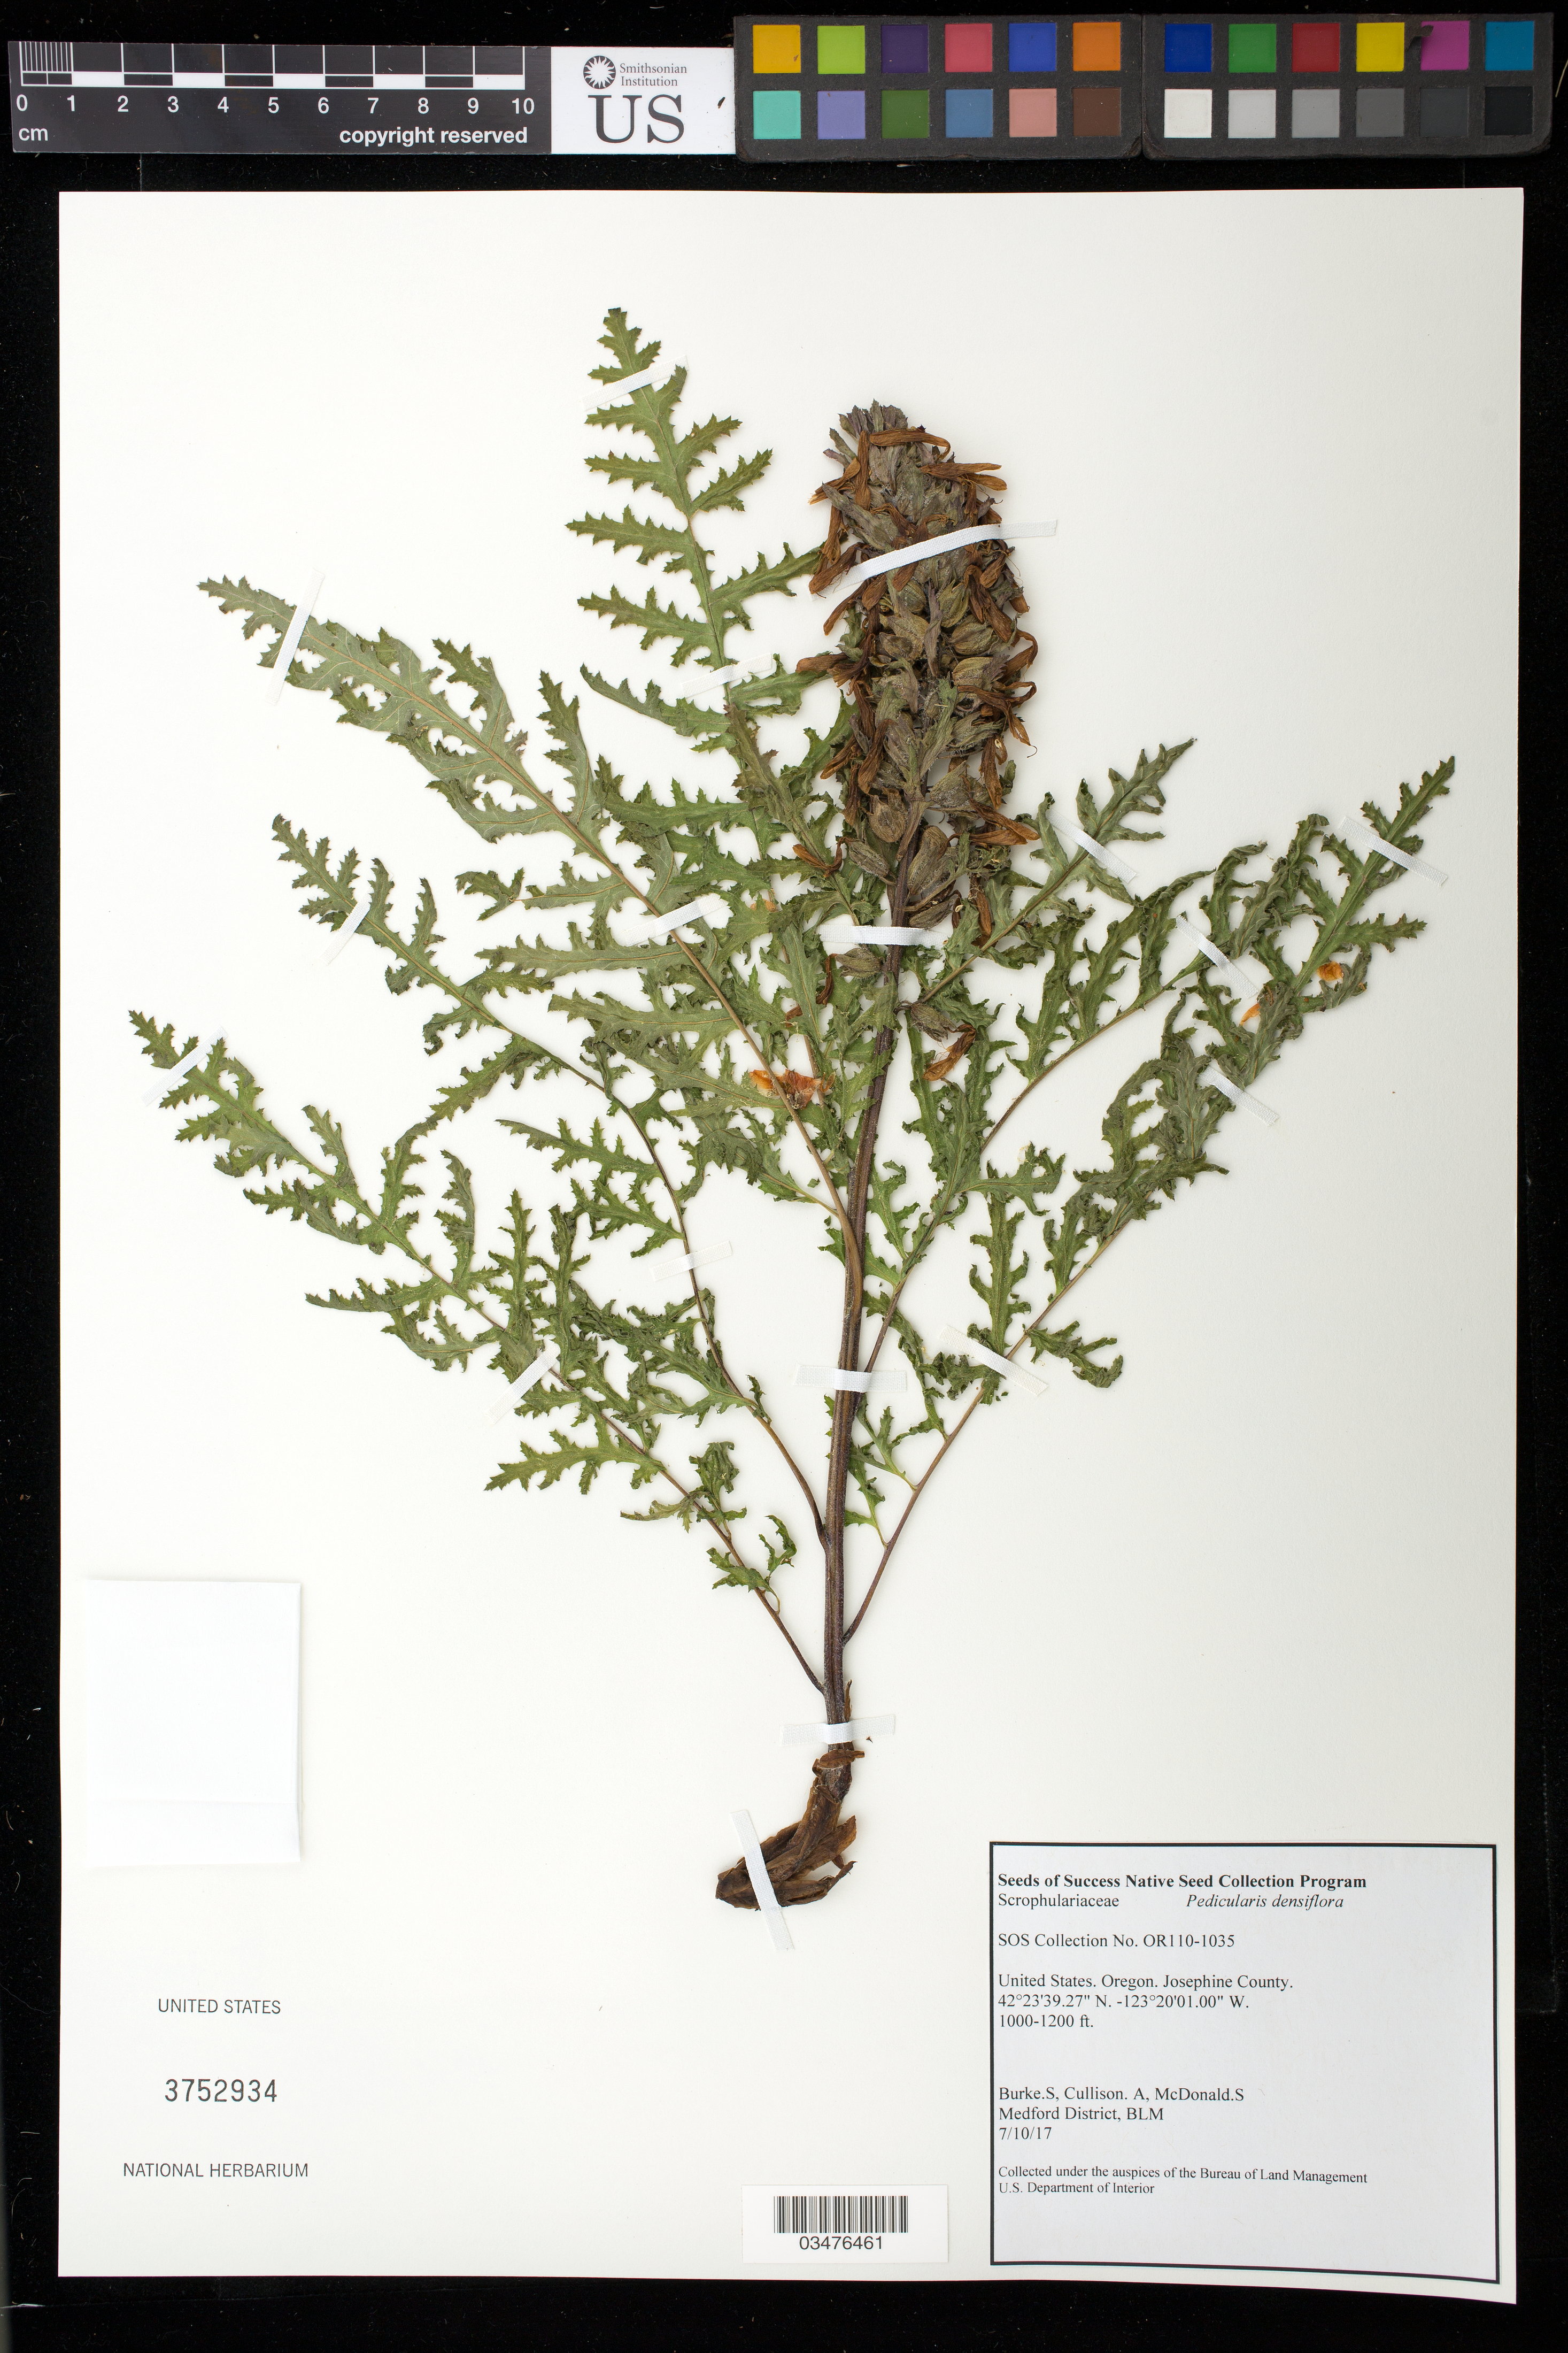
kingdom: Plantae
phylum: Tracheophyta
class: Magnoliopsida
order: Lamiales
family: Orobanchaceae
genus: Pedicularis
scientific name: Pedicularis densiflora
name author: Benth.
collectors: S. Burke, A. Cullison & S. McDonald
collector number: OR110-1035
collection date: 2017-07-10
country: United States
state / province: Oregon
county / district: Josephine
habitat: Oak woodland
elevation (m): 305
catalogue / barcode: US 3752934